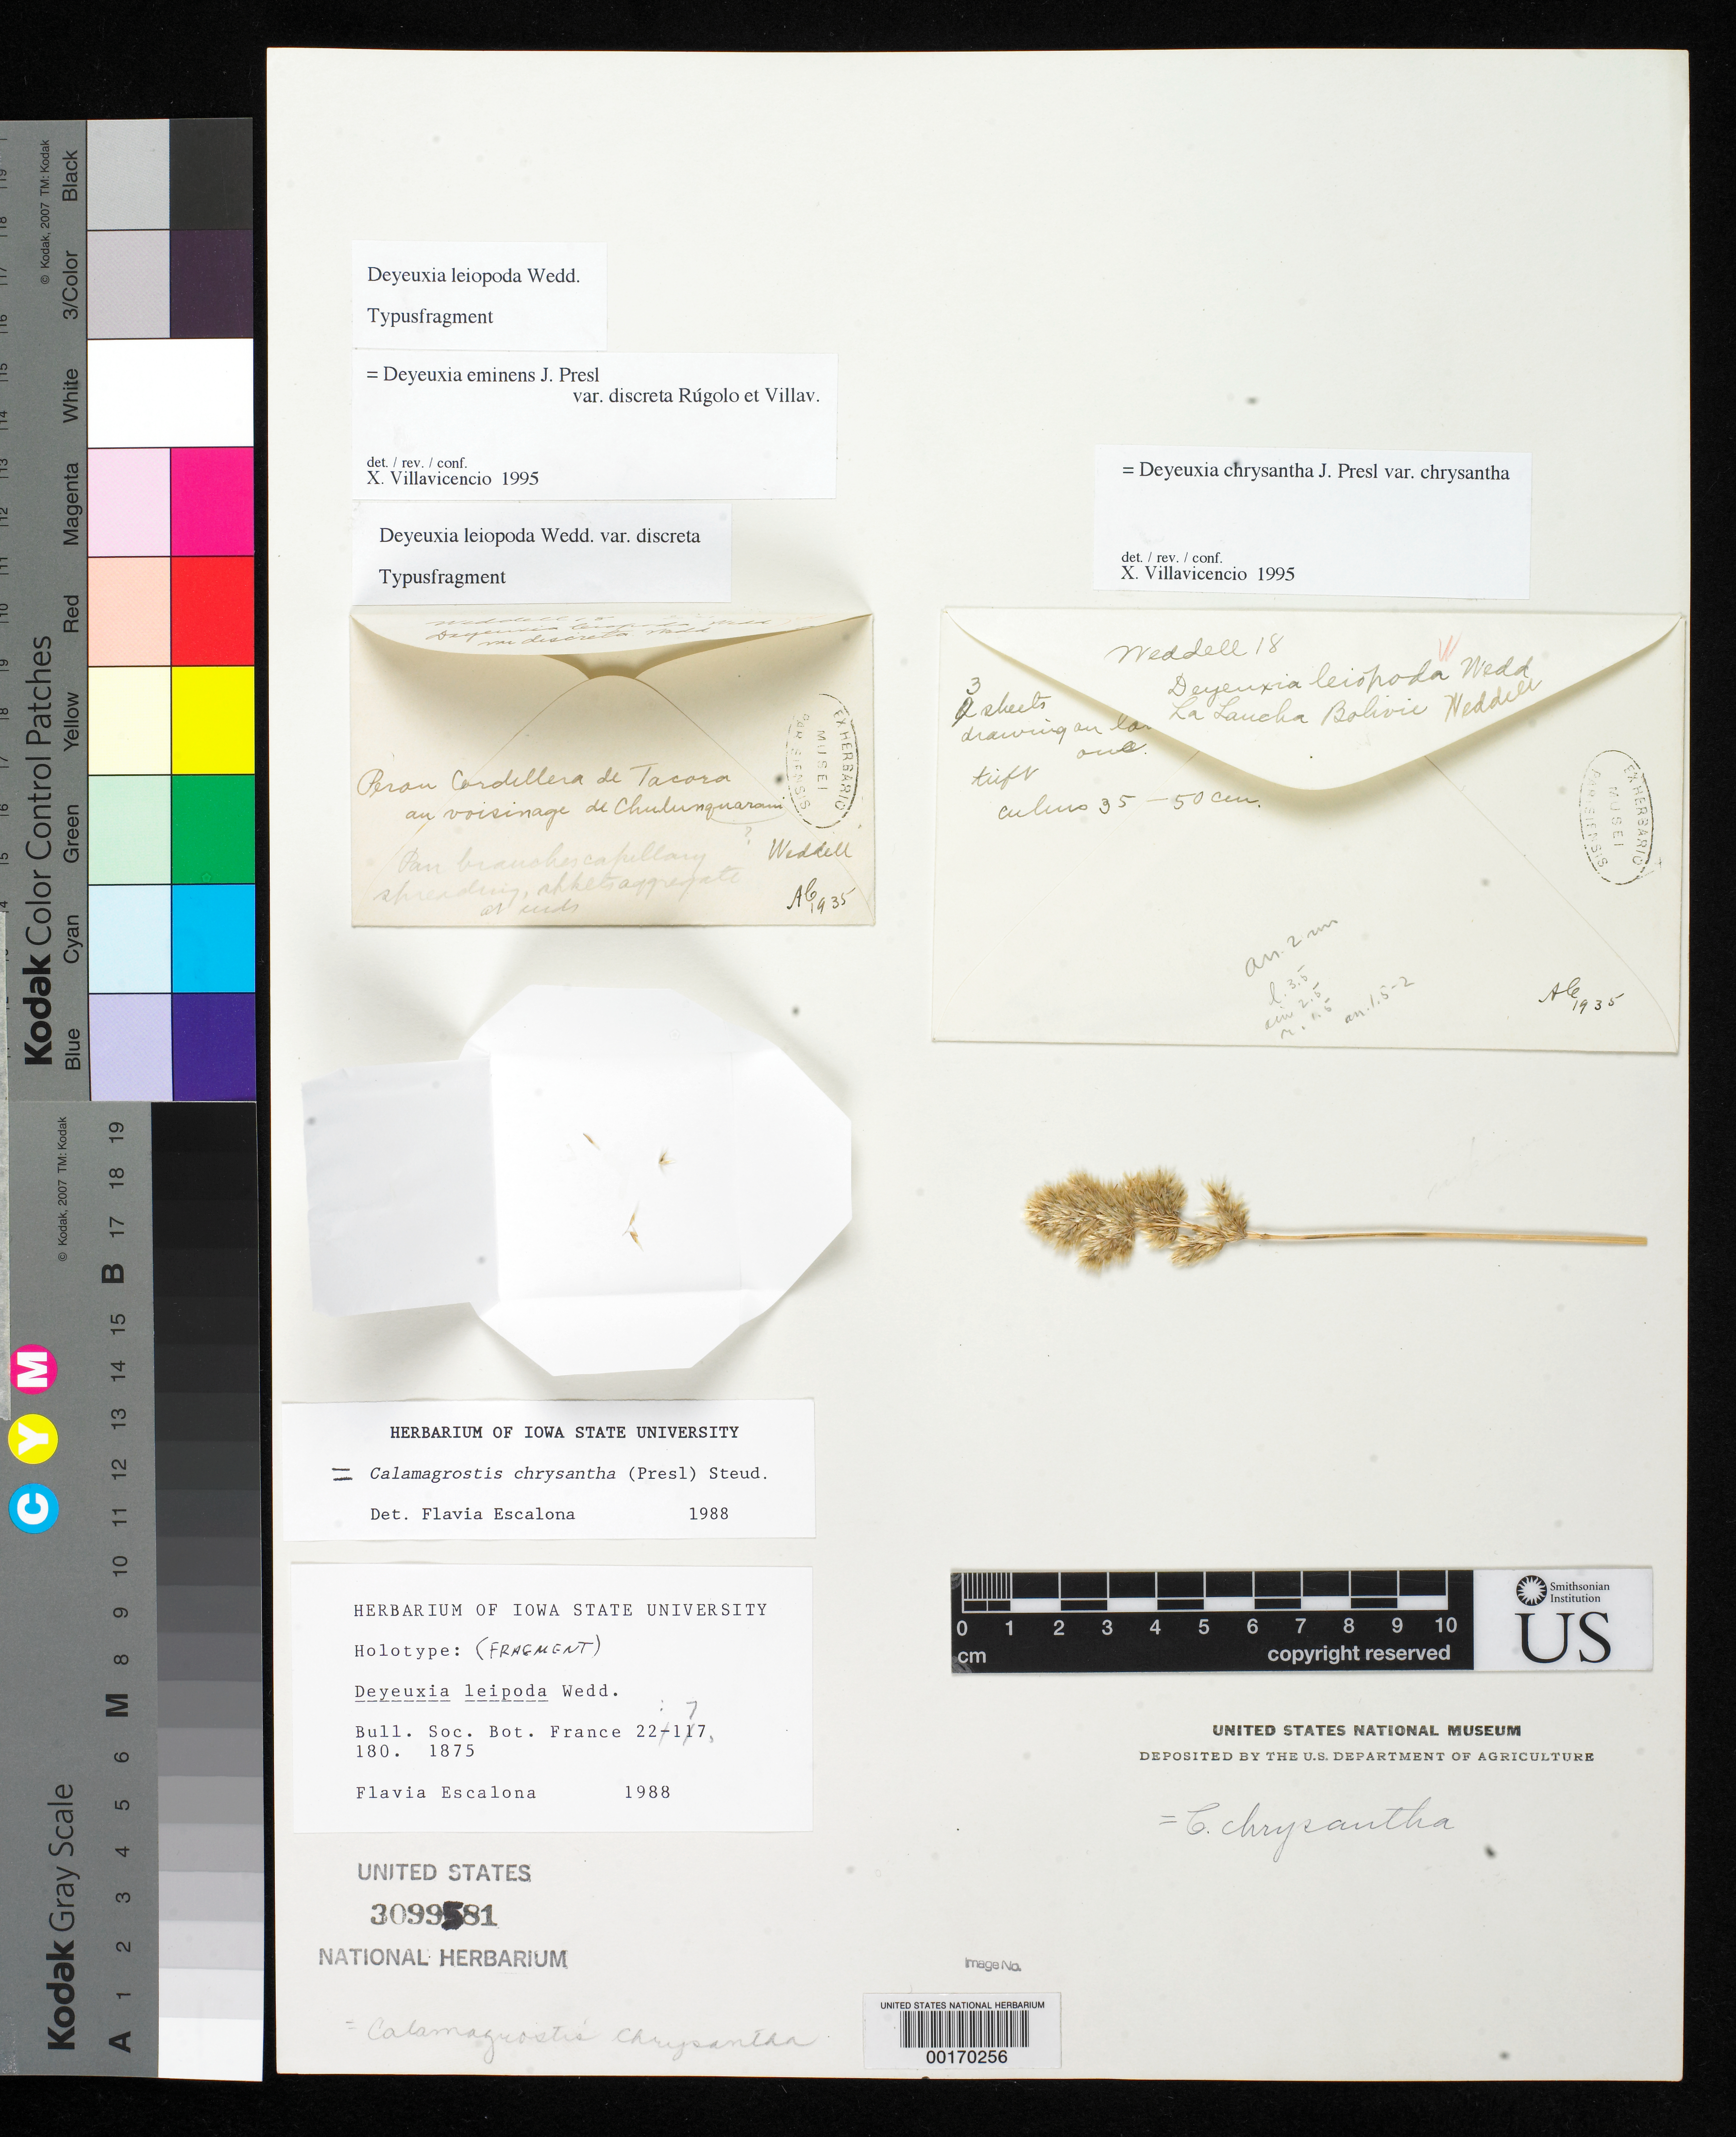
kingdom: Plantae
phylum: Tracheophyta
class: Liliopsida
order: Poales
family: Poaceae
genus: Deyeuxia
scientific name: Deyeuxia leipoda var. discreta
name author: Wedd.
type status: Type Fragment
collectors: H. A. Weddell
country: Peru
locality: Cordillera de Tacora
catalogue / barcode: US 3099581